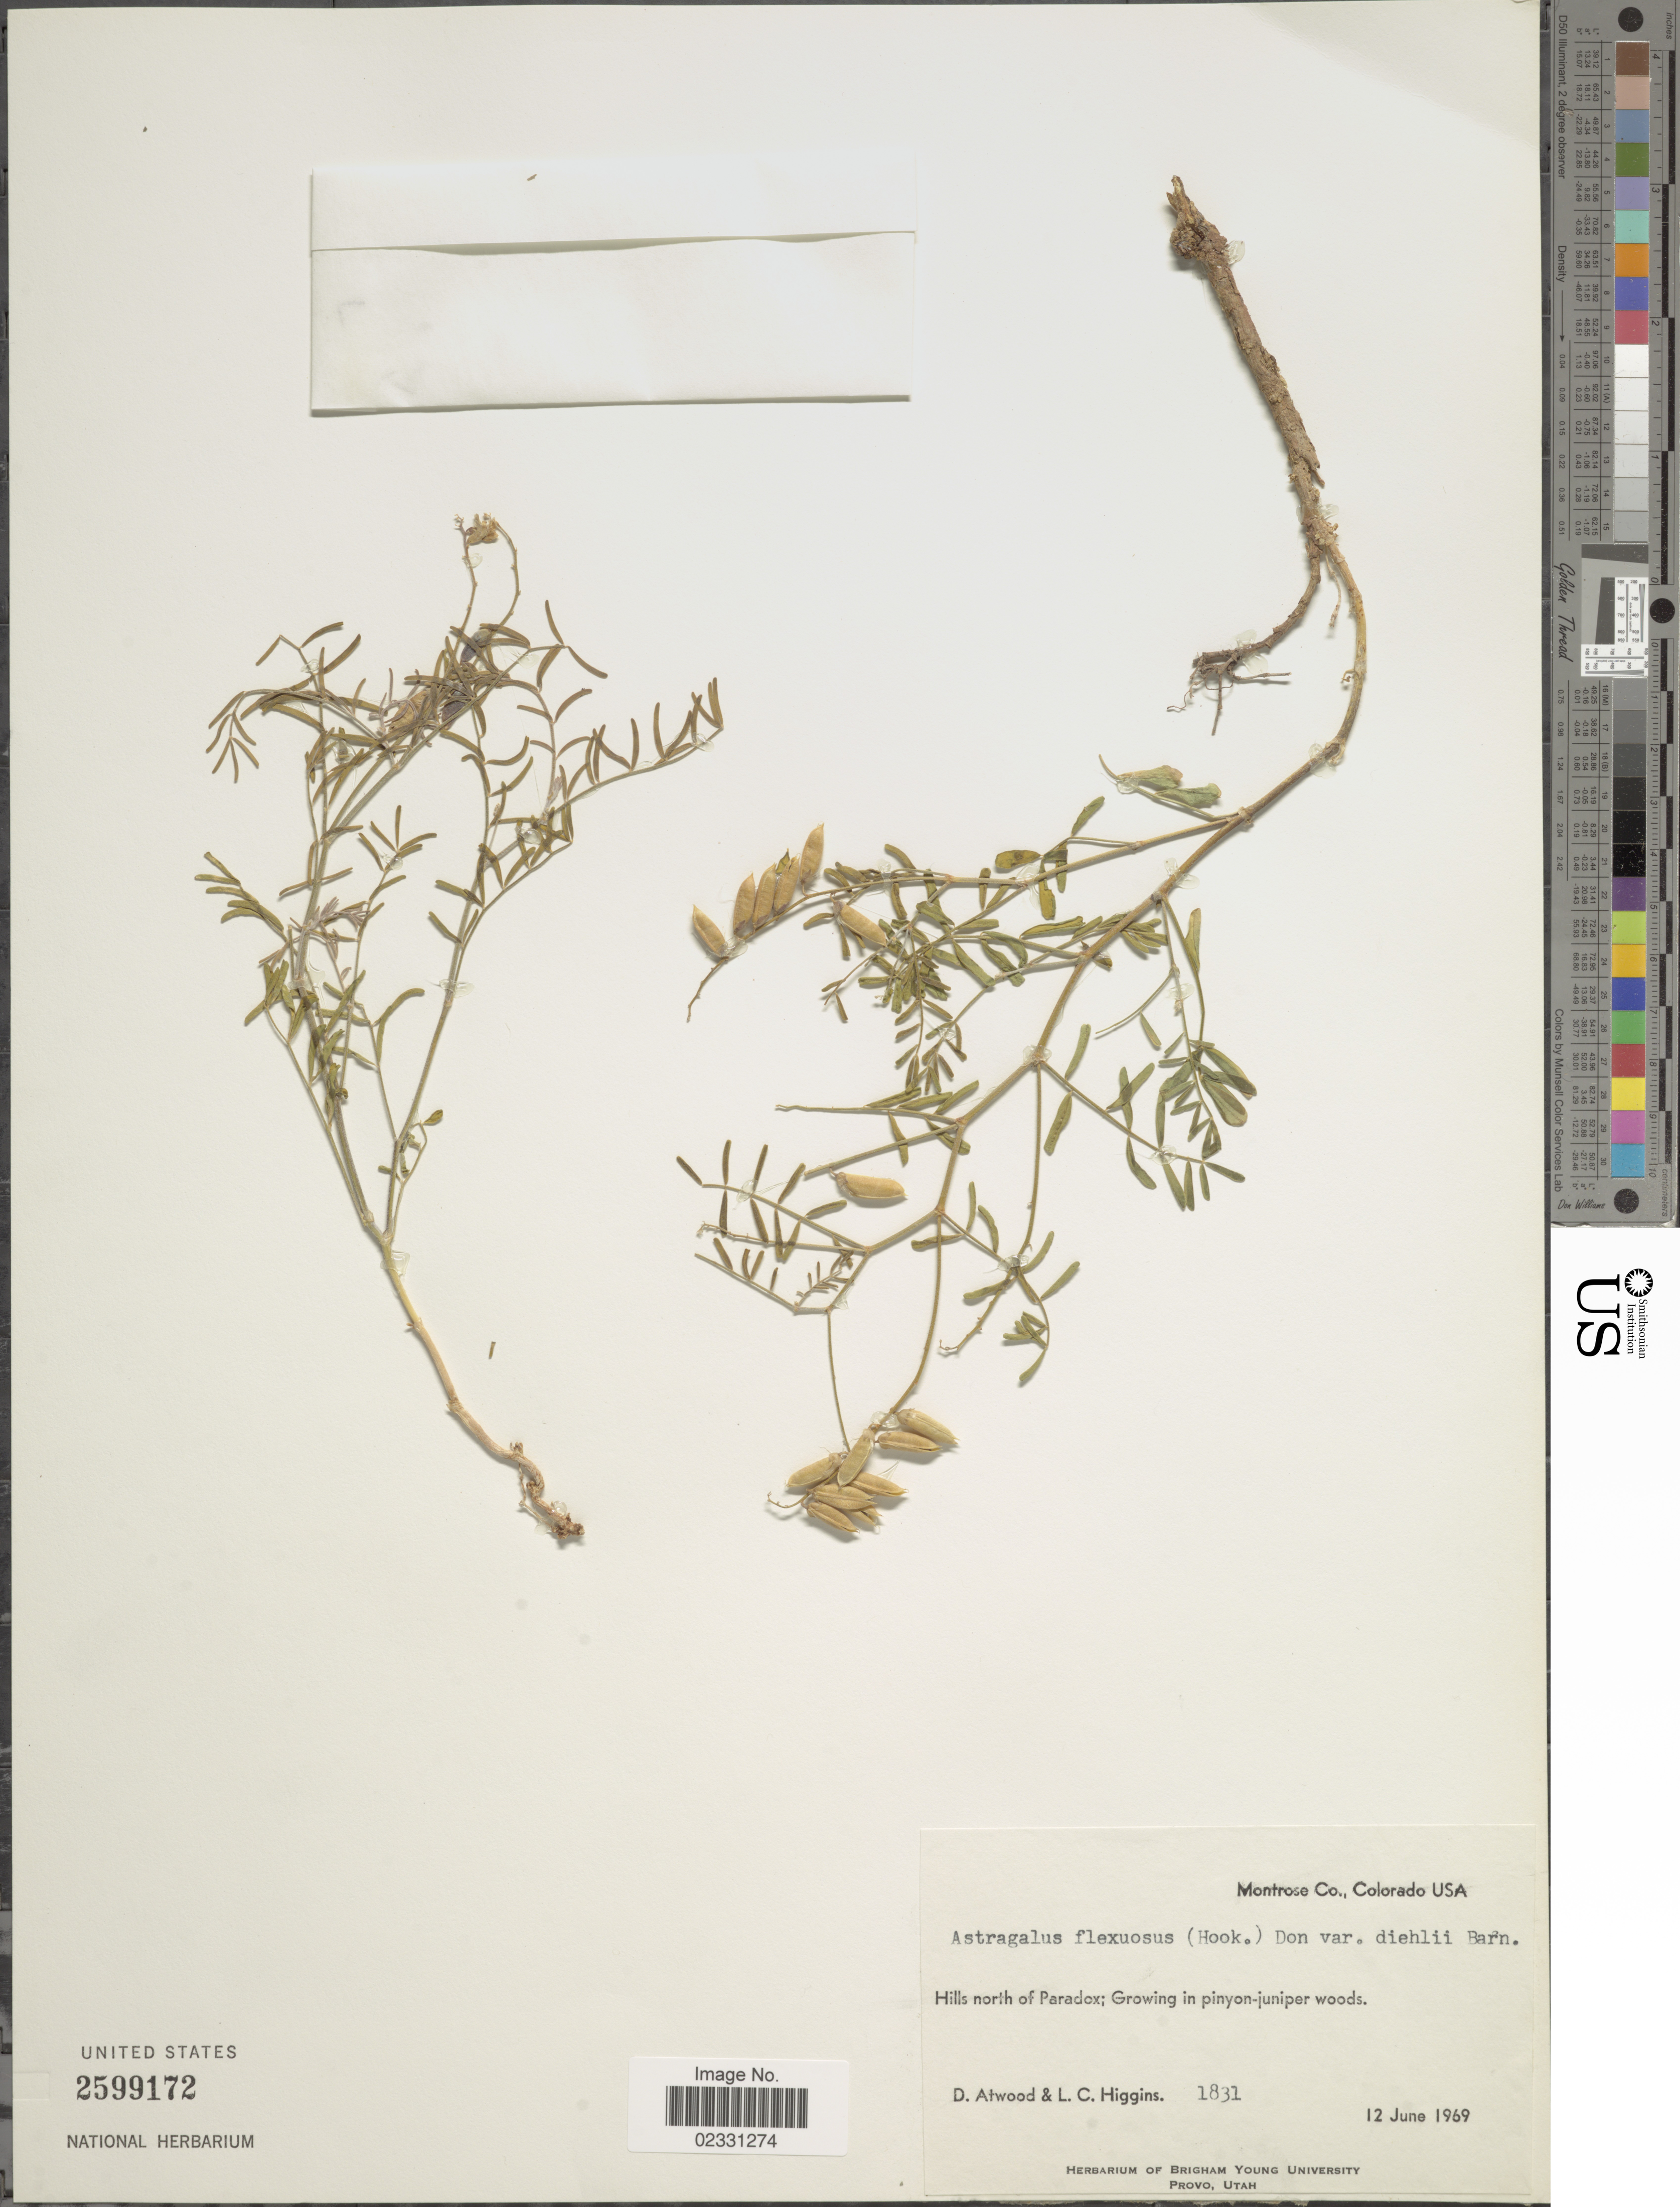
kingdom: Plantae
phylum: Tracheophyta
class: Magnoliopsida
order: Fabales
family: Fabaceae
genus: Astragalus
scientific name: Astragalus flexuosus var. diehlii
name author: (M.E. Jones) Barneby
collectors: D. Atwood & L. Higgins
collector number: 1831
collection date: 1969-06-12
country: United States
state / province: Colorado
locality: Montrose Co., Hills north of Paradox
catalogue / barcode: US 2599172